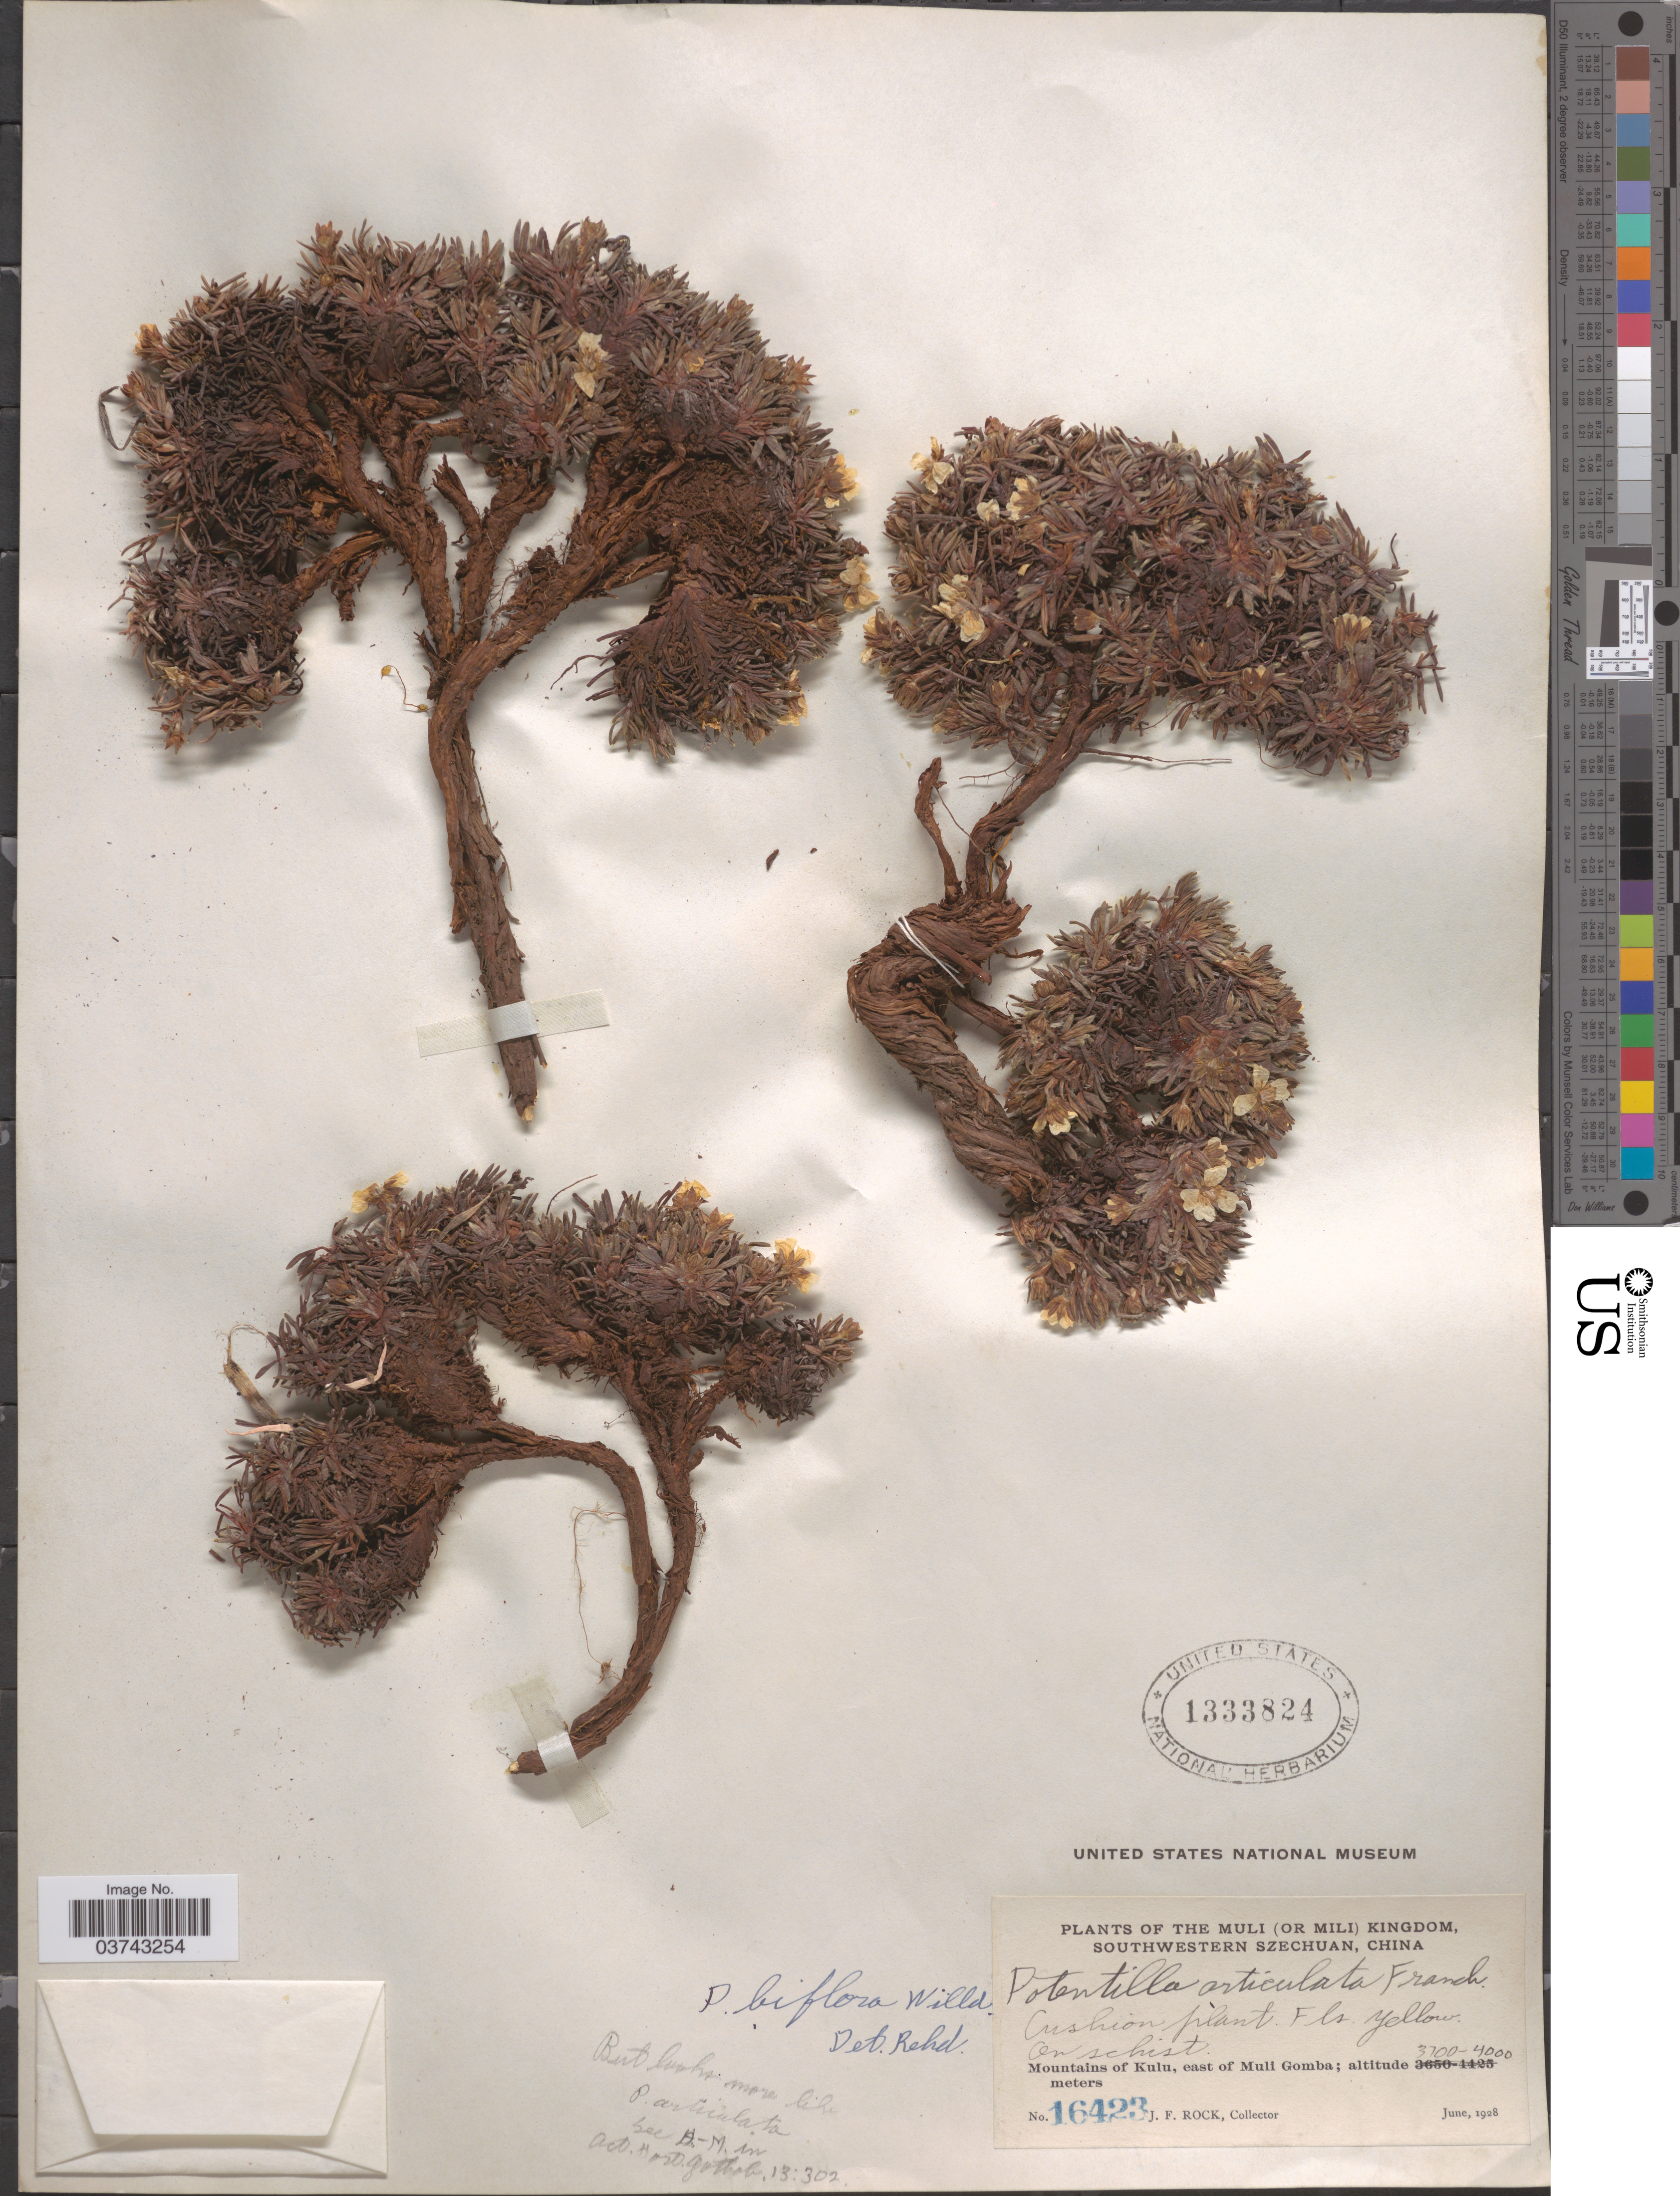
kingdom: Plantae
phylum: Tracheophyta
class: Magnoliopsida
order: Rosales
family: Rosaceae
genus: Potentilla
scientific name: Potentilla biflora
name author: Willd. ex Schltdl.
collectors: J. Rock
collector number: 16423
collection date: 1928-06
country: China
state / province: Sichuan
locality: The Muli (or Mili) Kingdom, Southwestern Szechuan. Mountains of Kulu, east of Muli Gomba.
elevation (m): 3700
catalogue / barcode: US 1333824